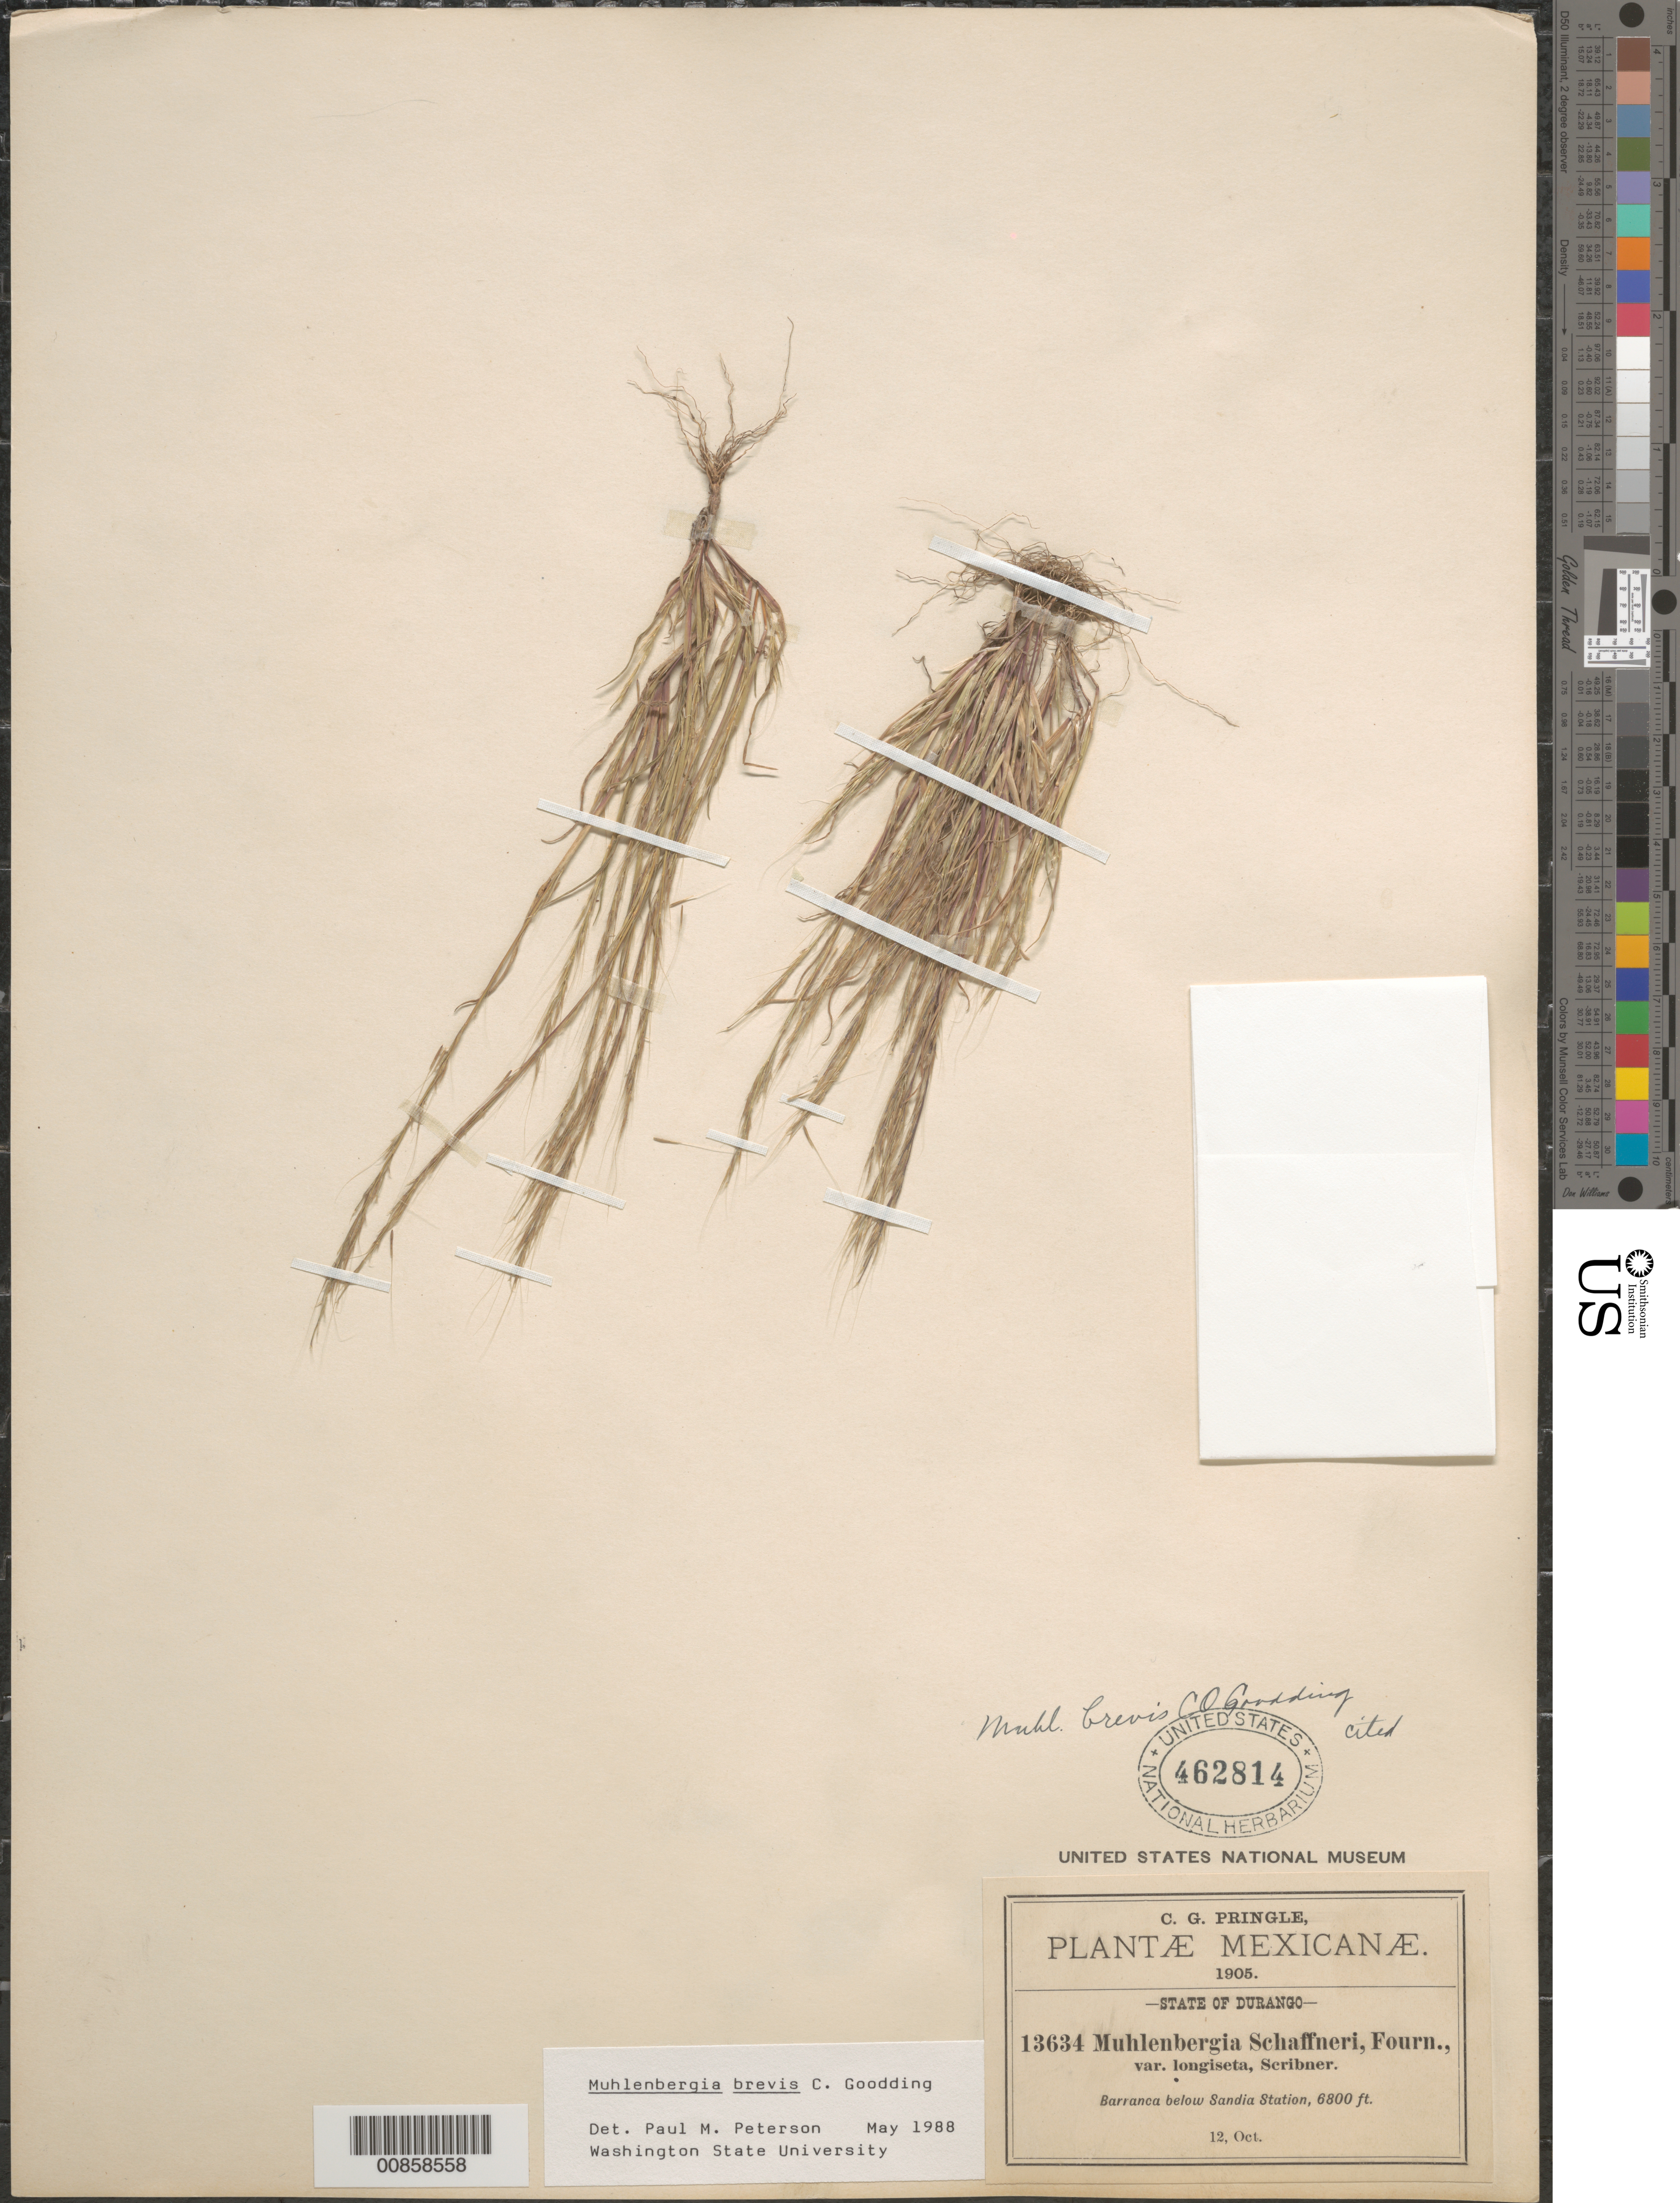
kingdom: Plantae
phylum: Tracheophyta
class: Liliopsida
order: Poales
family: Poaceae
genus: Muhlenbergia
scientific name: Muhlenbergia brevis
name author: C.O. Goodd.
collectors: C. G. Pringle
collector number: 13634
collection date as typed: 12 Oct 1905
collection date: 1905-10-12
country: Mexico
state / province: Durango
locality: Barranca below Sandia Station, Dgo.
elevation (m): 2073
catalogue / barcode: US 462814